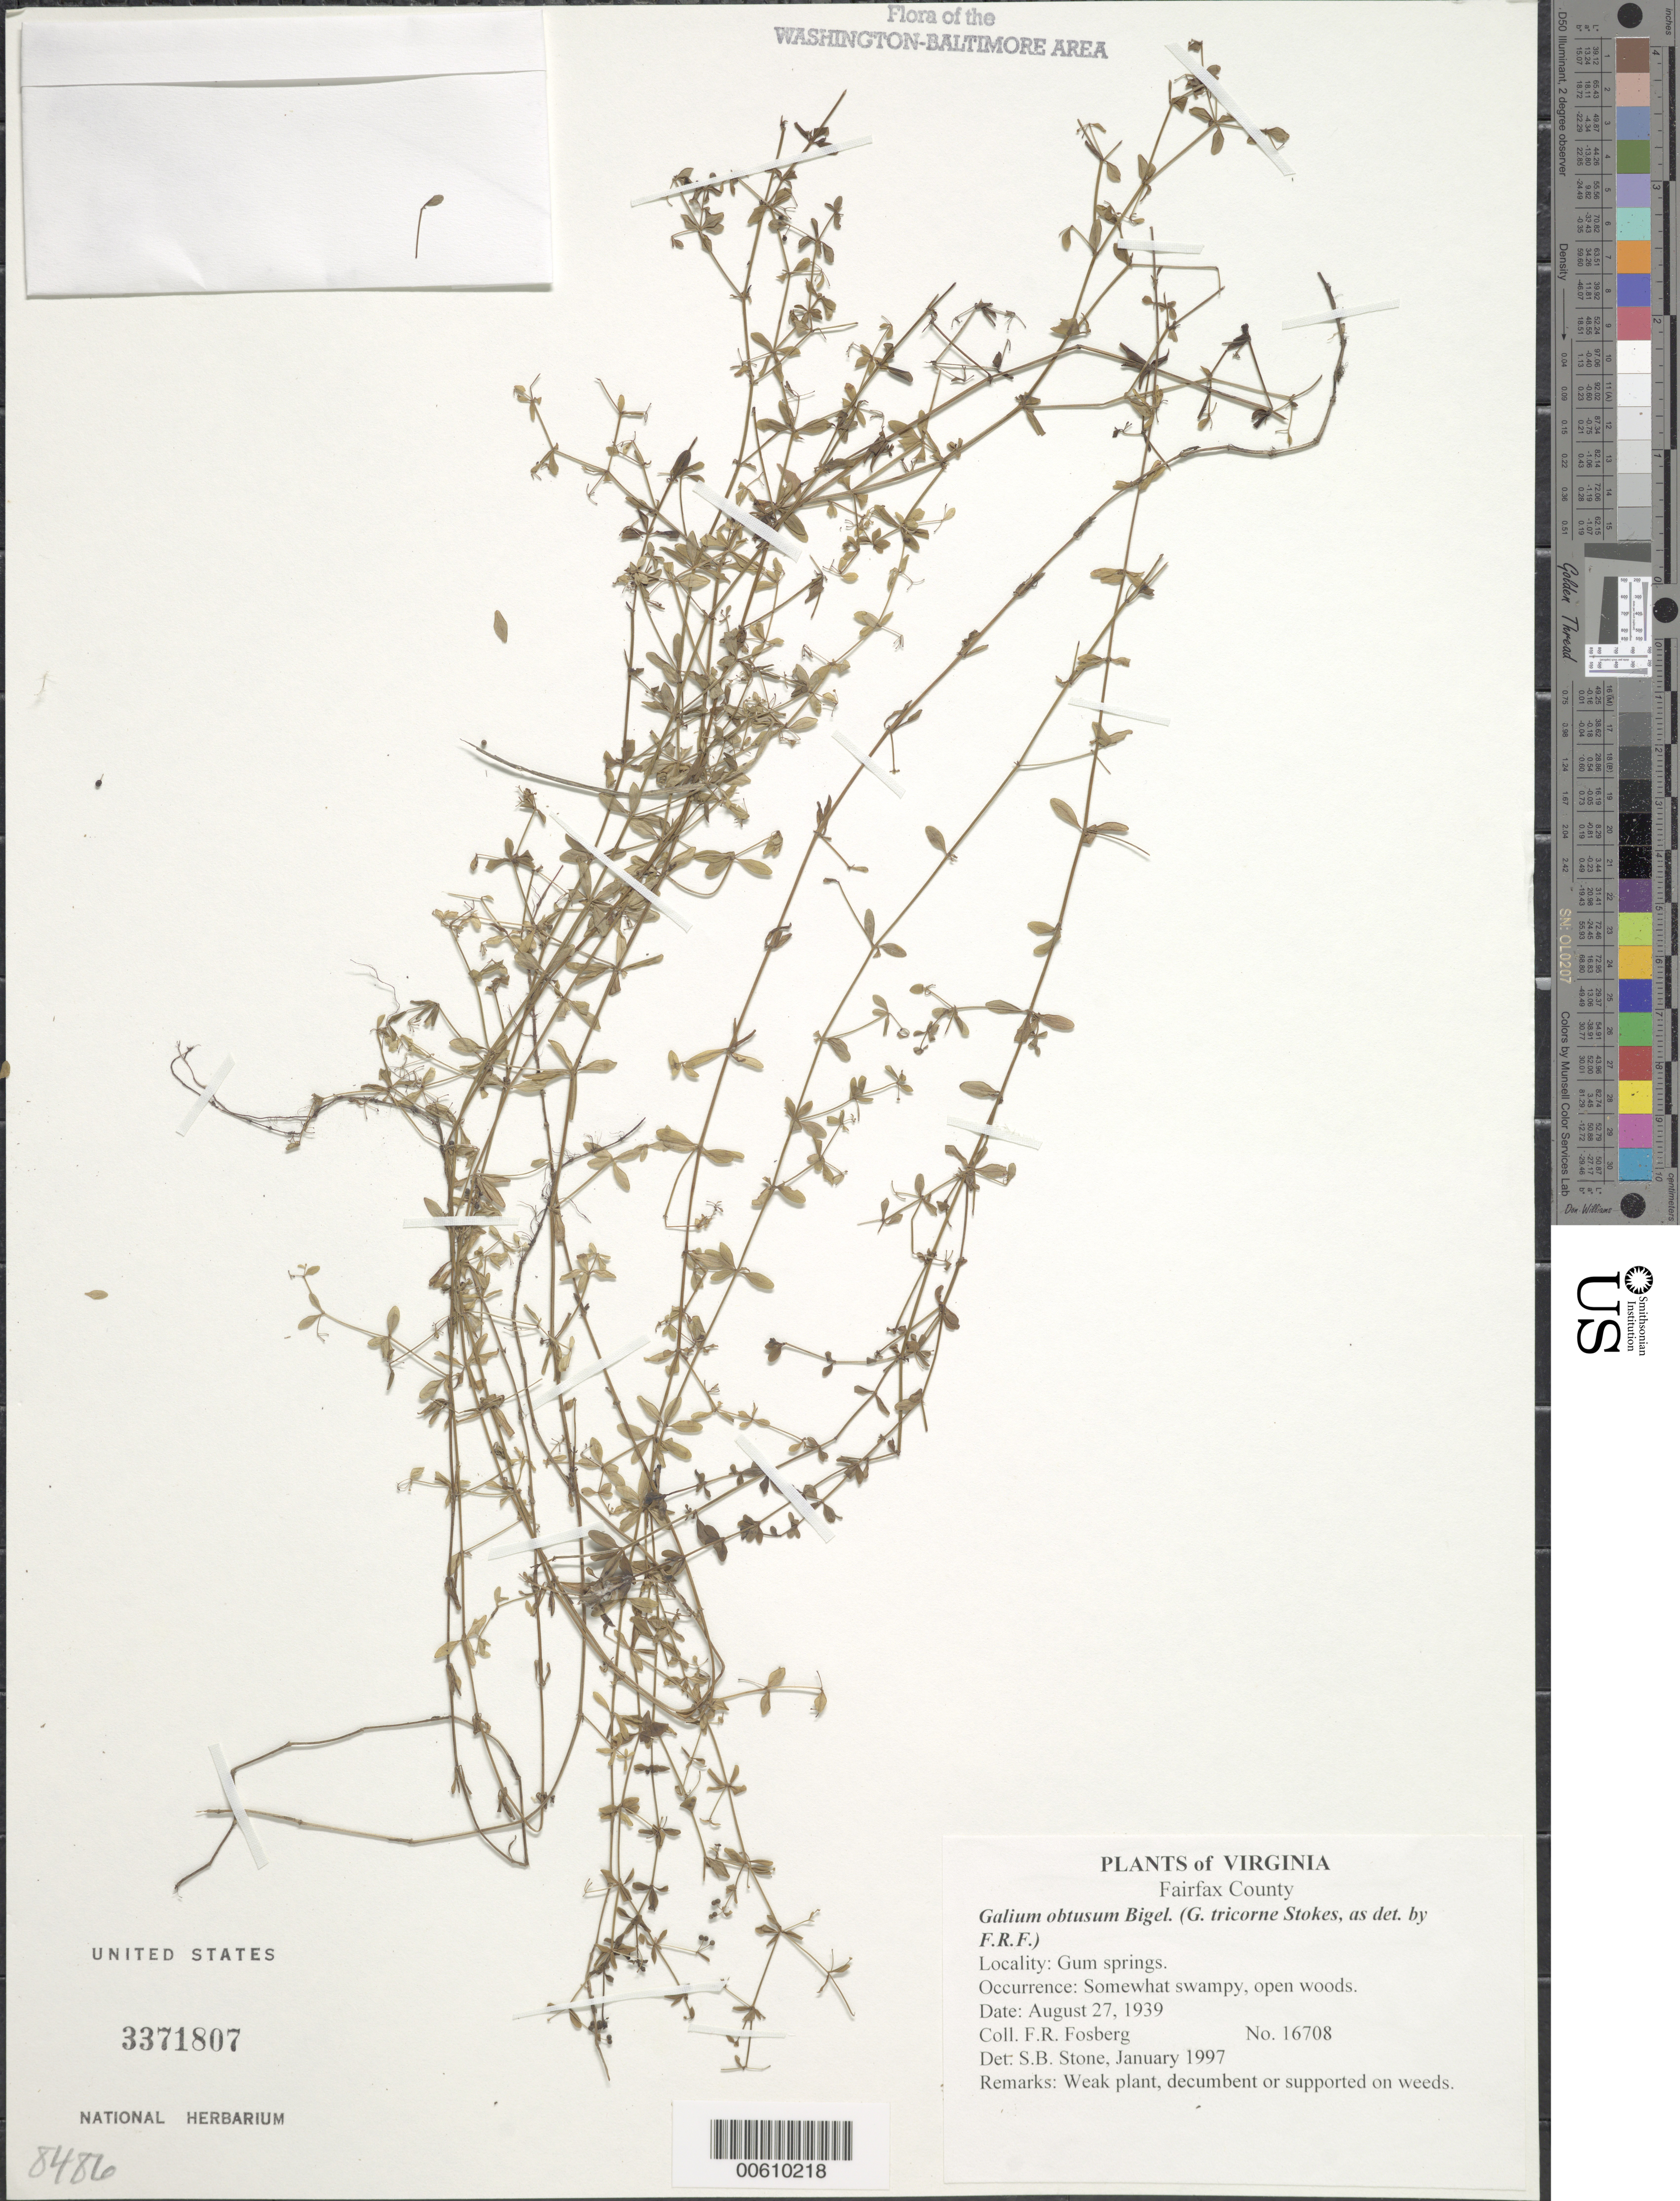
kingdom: Plantae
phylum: Tracheophyta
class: Magnoliopsida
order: Gentianales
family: Rubiaceae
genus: Galium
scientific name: Galium obtusum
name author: Bigelow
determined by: Stone, S. B.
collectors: F. R. Fosberg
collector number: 16708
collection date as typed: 27 Aug 1939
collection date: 1939-08-27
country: United States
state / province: Virginia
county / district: Fairfax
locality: Gum Springs.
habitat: Somewhat swampy, open woods.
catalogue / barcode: US 3371807